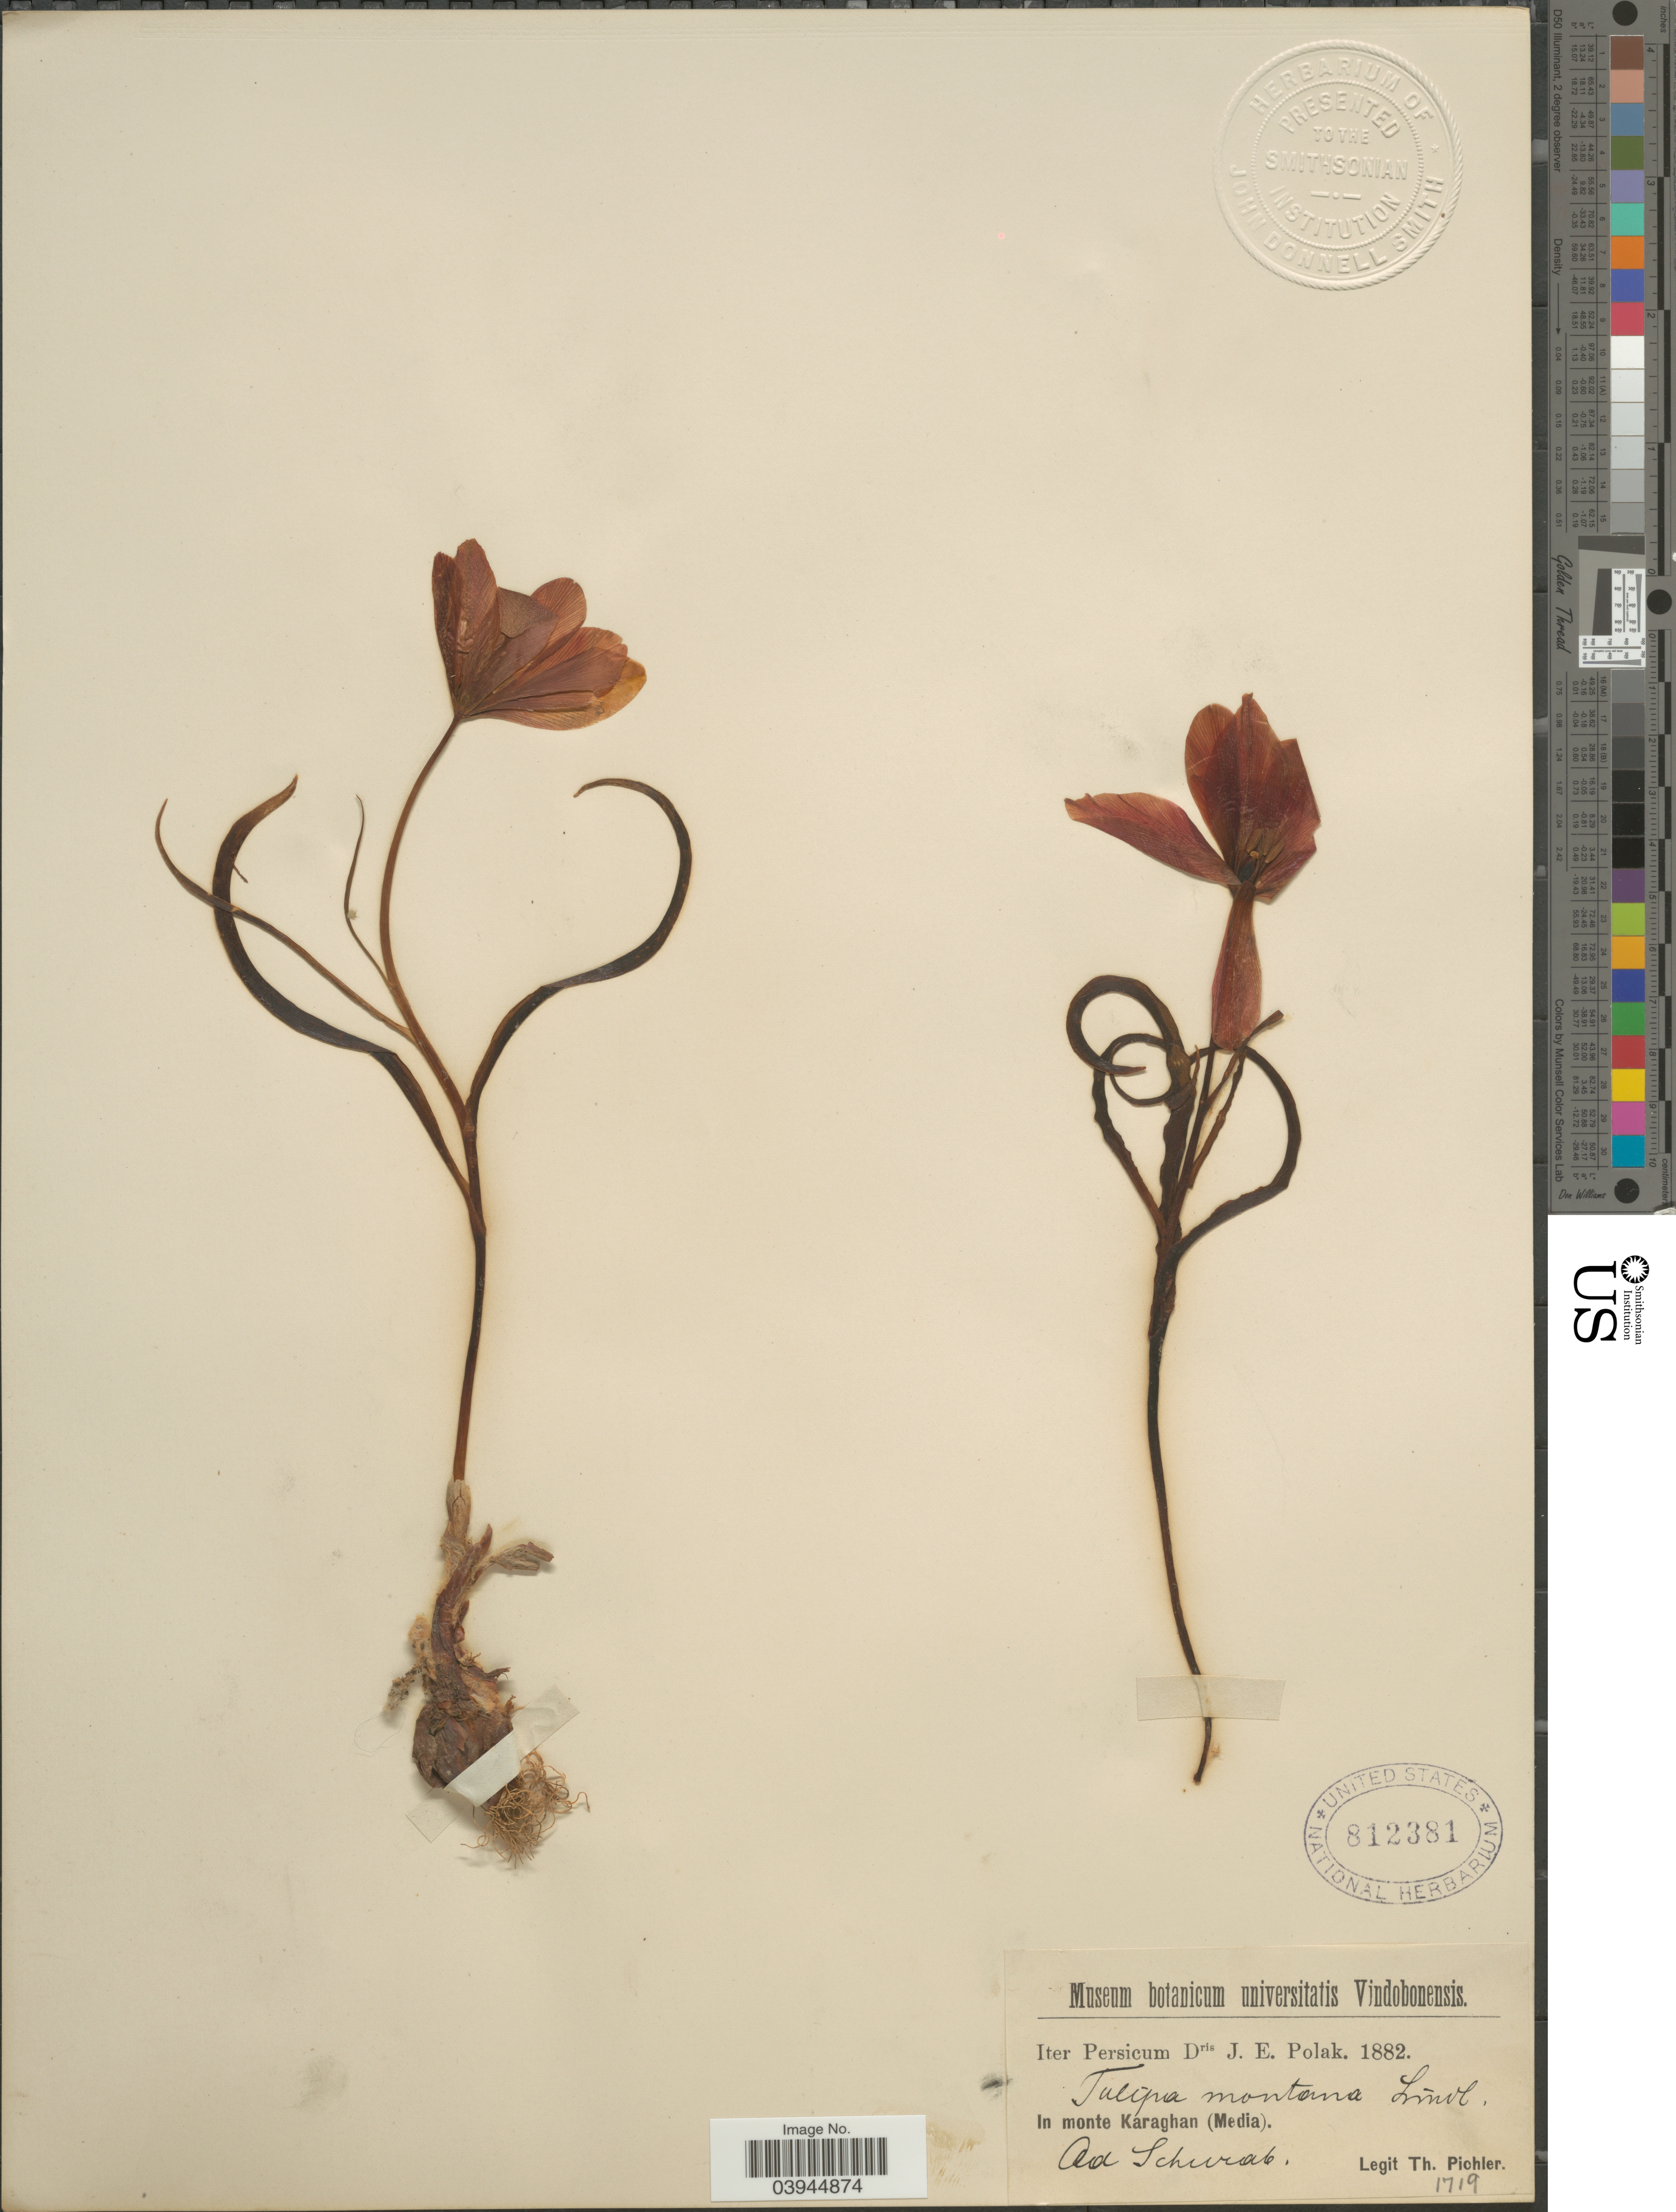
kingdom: Plantae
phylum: Tracheophyta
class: Liliopsida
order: Liliales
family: Liliaceae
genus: Tulipa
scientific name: Tulipa montana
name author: Lindl.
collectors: T. Pichler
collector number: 1719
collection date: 1882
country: Iran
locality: In monte Karaghan (Media).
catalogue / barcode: US 812381